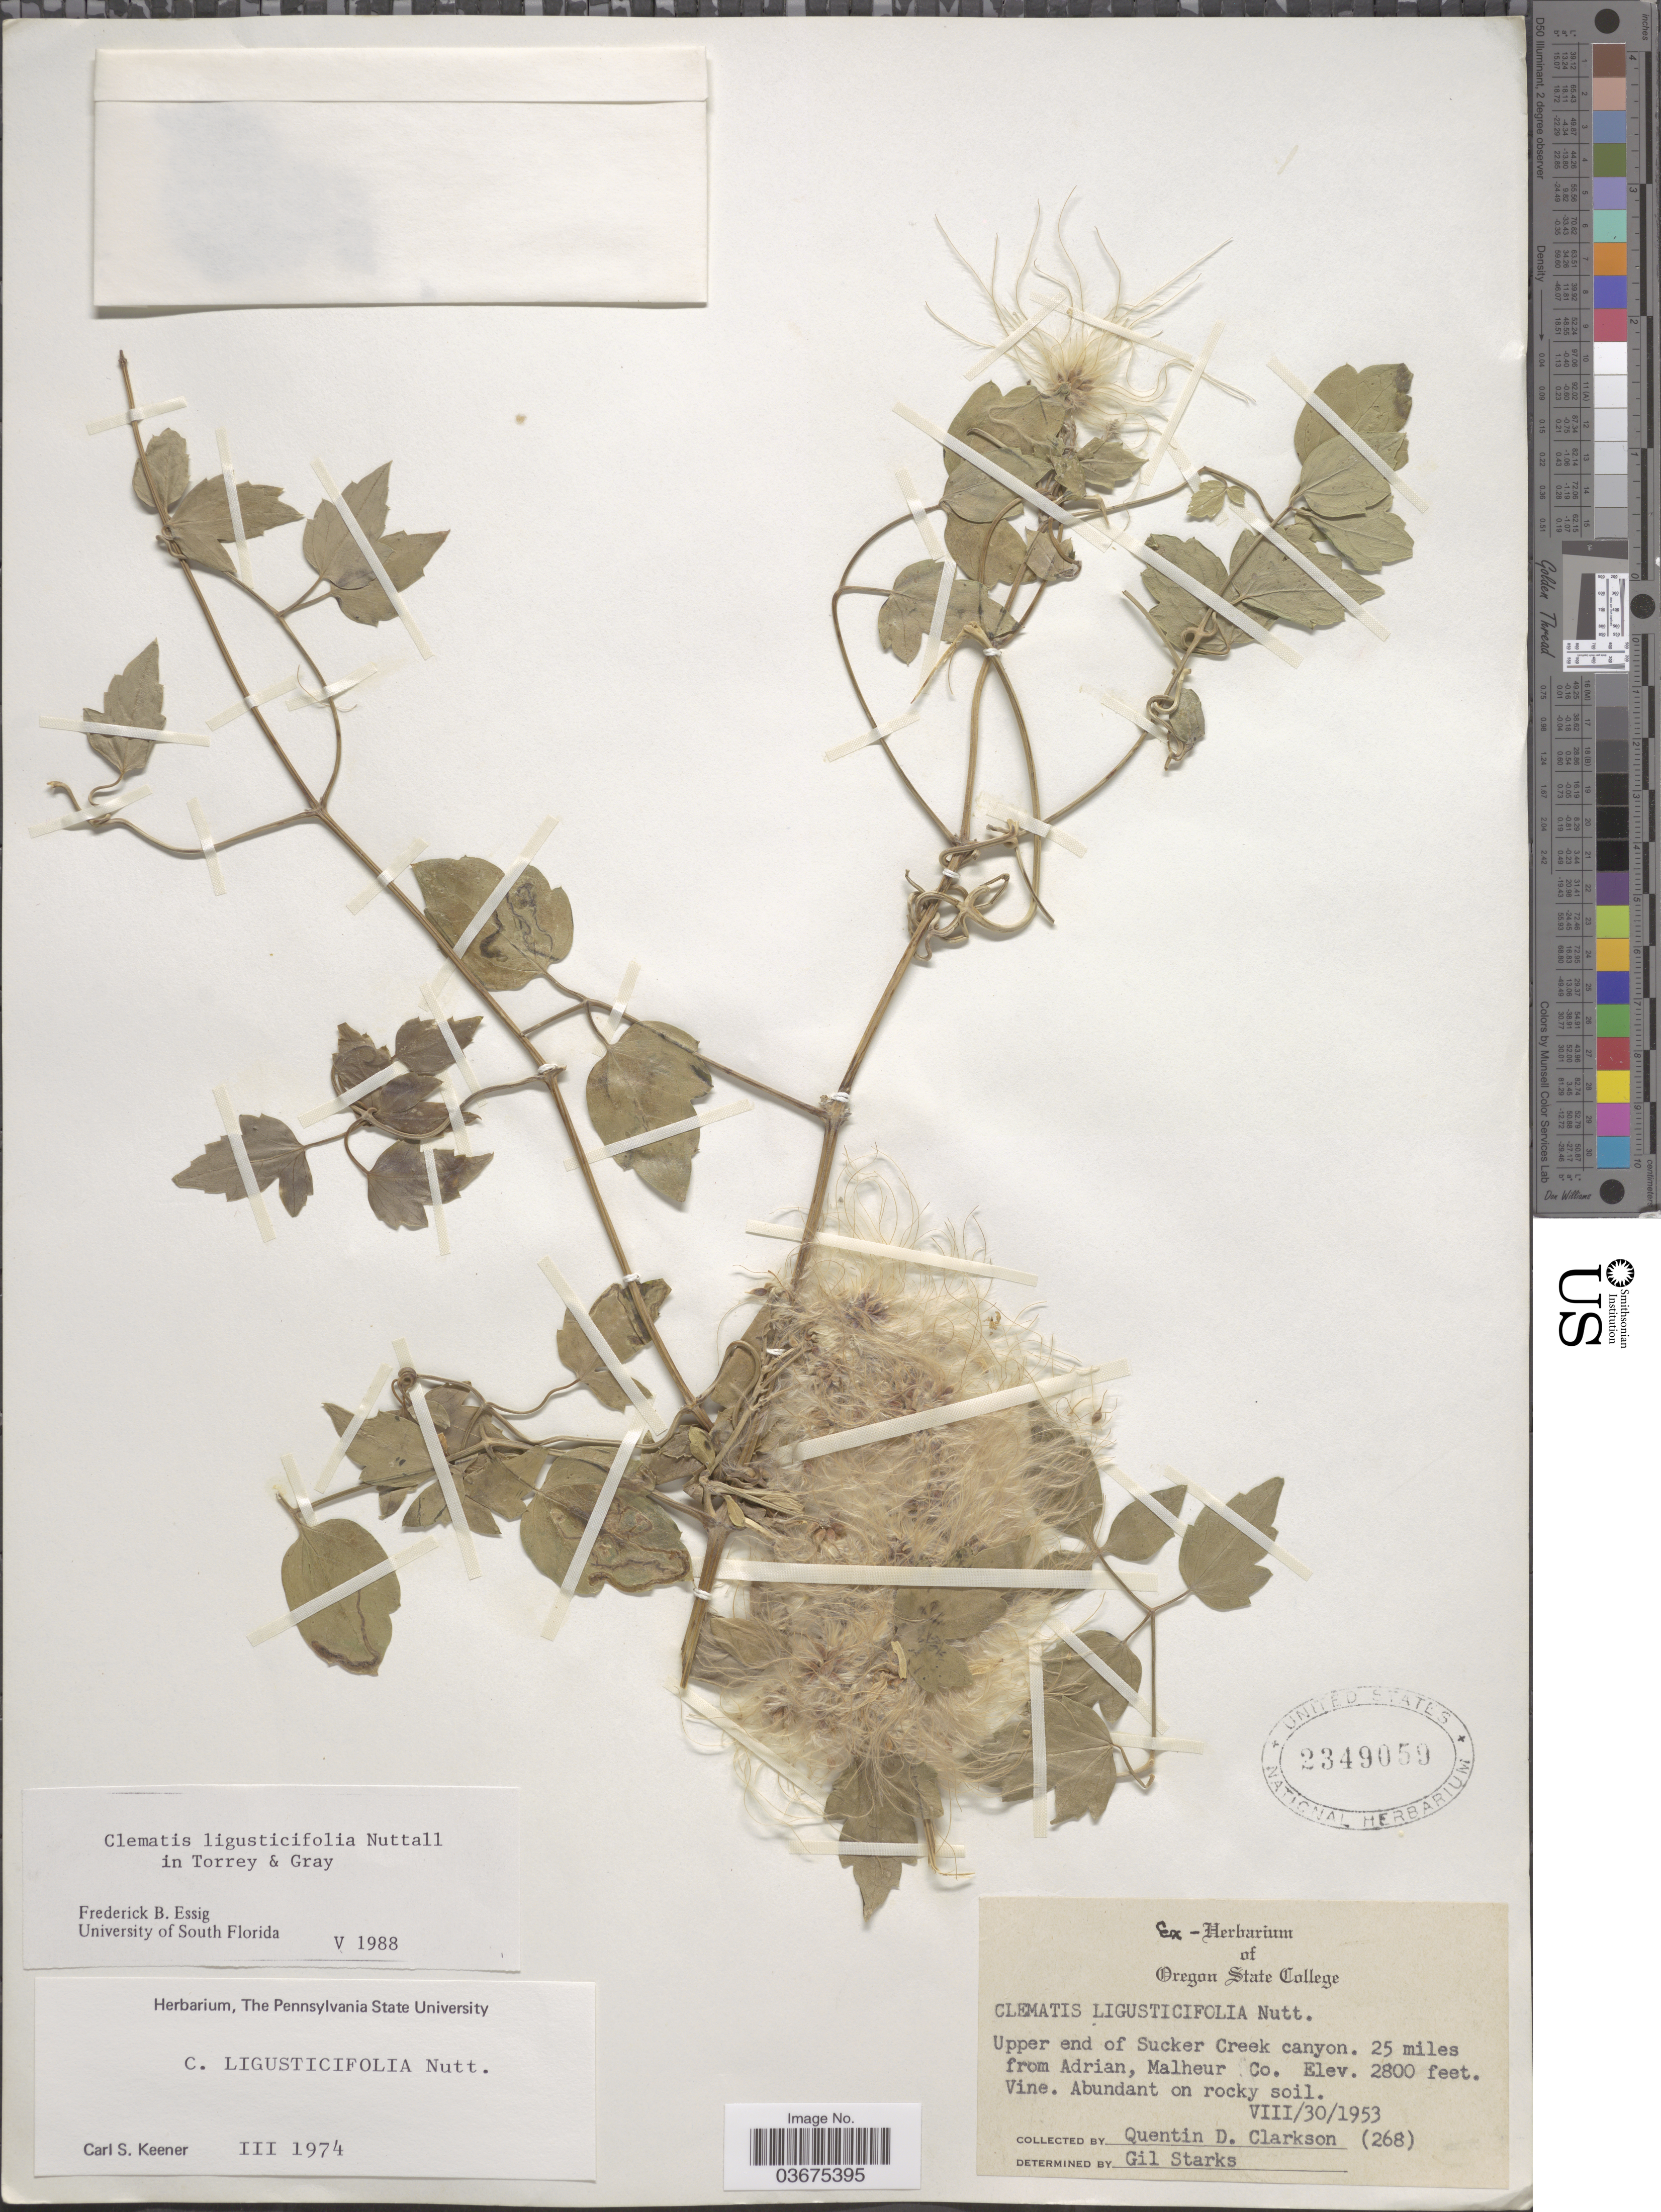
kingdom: Plantae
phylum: Tracheophyta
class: Magnoliopsida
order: Ranunculales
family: Ranunculaceae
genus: Clematis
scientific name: Clematis ligusticifolia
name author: Nutt.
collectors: Q. Clarkson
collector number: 268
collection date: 1953-08-30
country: United States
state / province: Oregon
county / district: Malheur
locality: Upper end of Sucker Creek canyon. 25 miles from Adrian, Malheur Co.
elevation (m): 853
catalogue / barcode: US 2349059